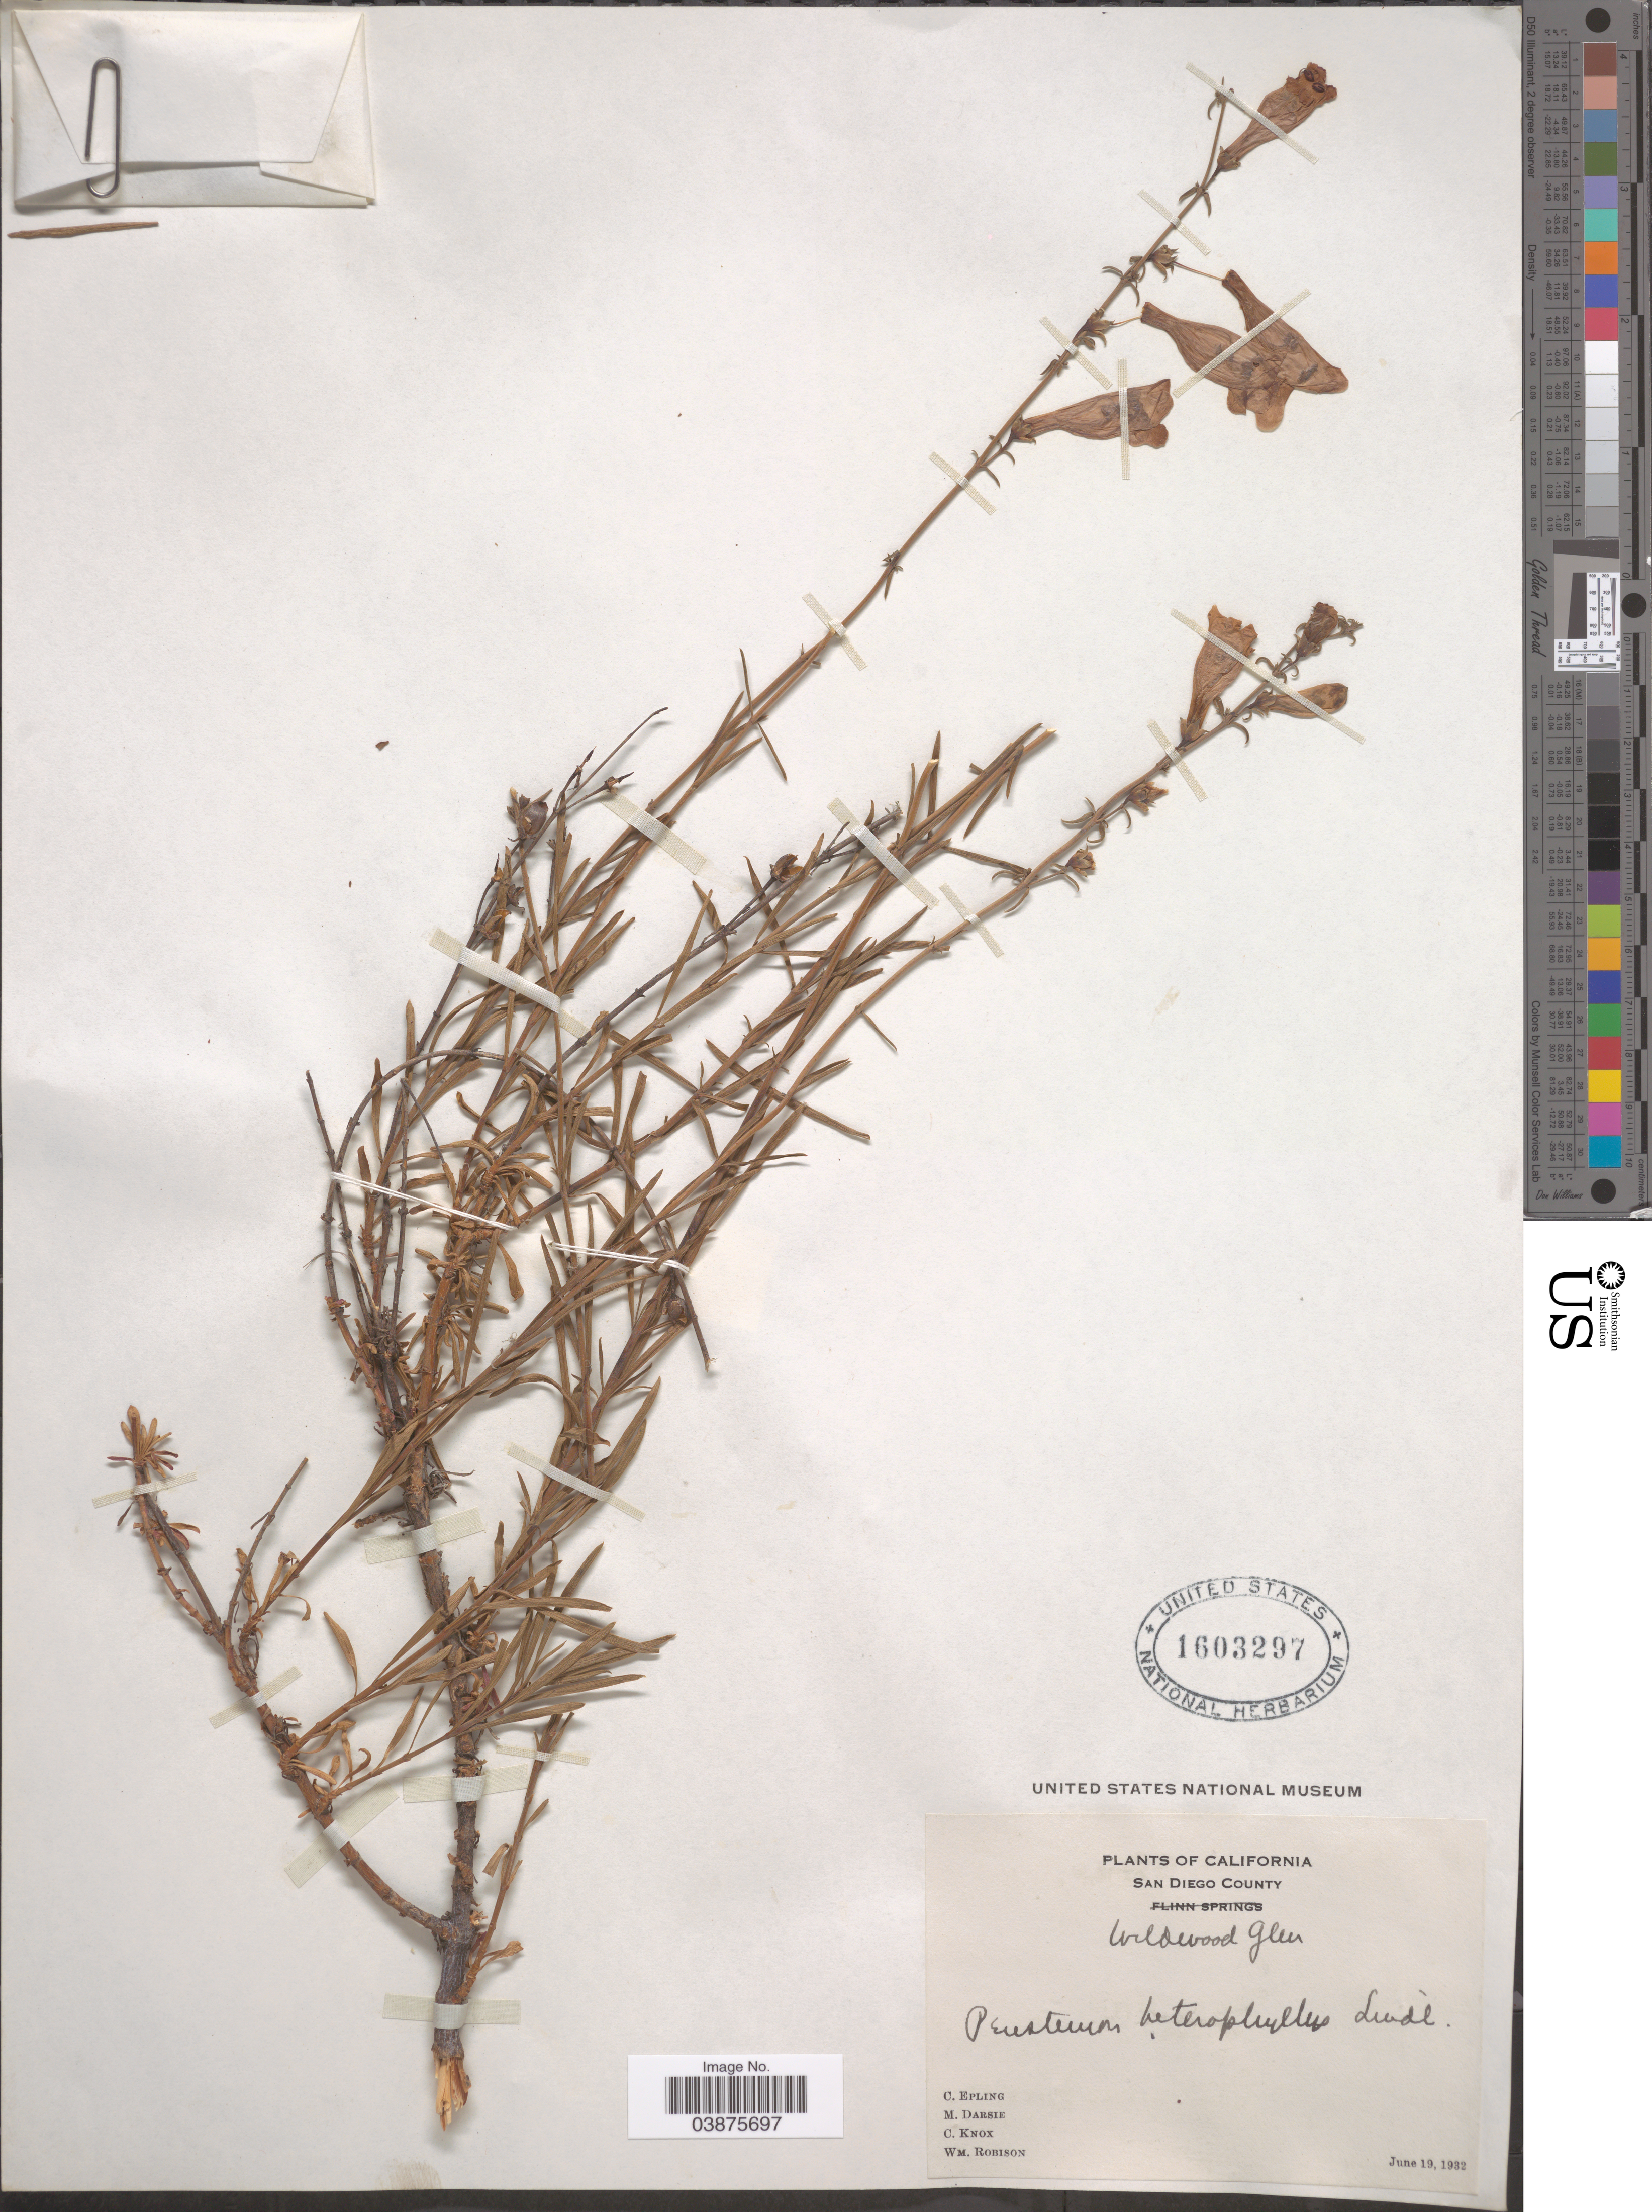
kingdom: Plantae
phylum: Tracheophyta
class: Magnoliopsida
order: Lamiales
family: Plantaginaceae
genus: Penstemon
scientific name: Penstemon heterophyllus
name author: Lindl.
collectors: C. C. Epling, M. Darsie, C. Knox & W. Robinson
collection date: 1932-06-19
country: United States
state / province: California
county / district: San Diego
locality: San Diego County. Wildwood Glen.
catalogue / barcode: US 1603297